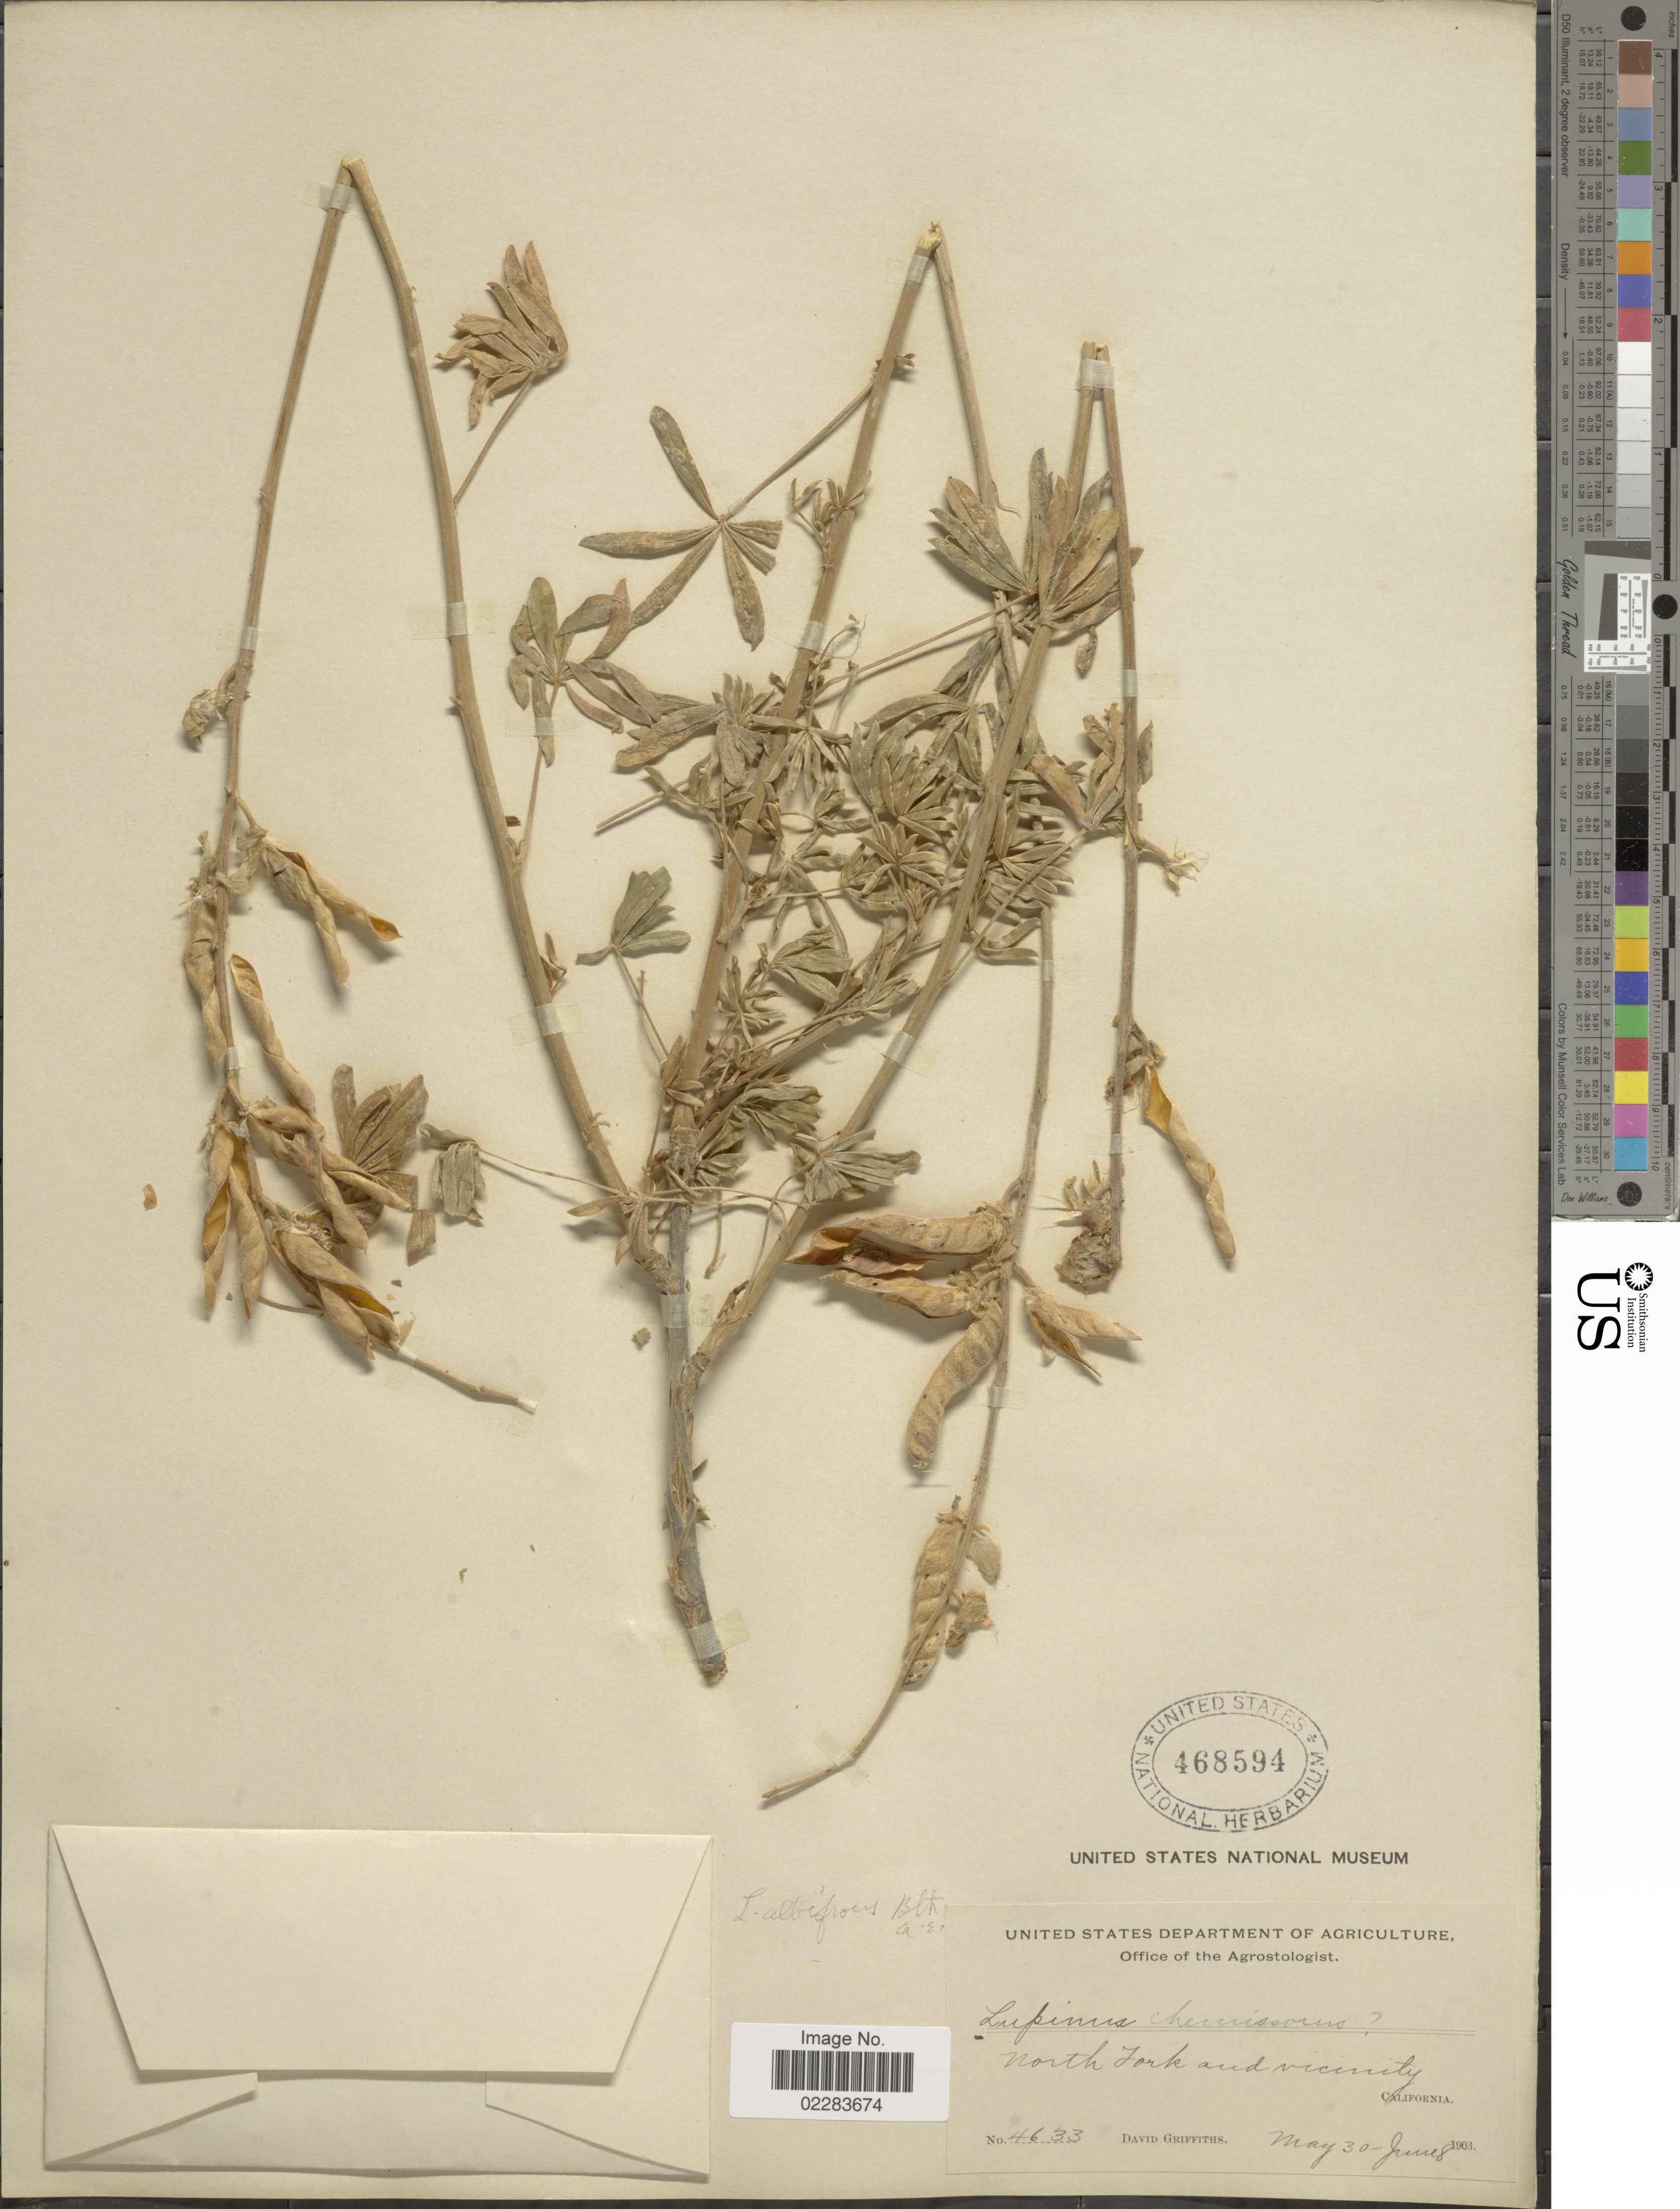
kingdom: Plantae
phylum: Tracheophyta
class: Magnoliopsida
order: Fabales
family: Fabaceae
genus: Lupinus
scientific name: Lupinus albifrons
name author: Benth.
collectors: D. Griffiths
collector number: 4633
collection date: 1903-05-30/1903-06-08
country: United States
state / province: California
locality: North Fork and vicininty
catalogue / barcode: US 468594